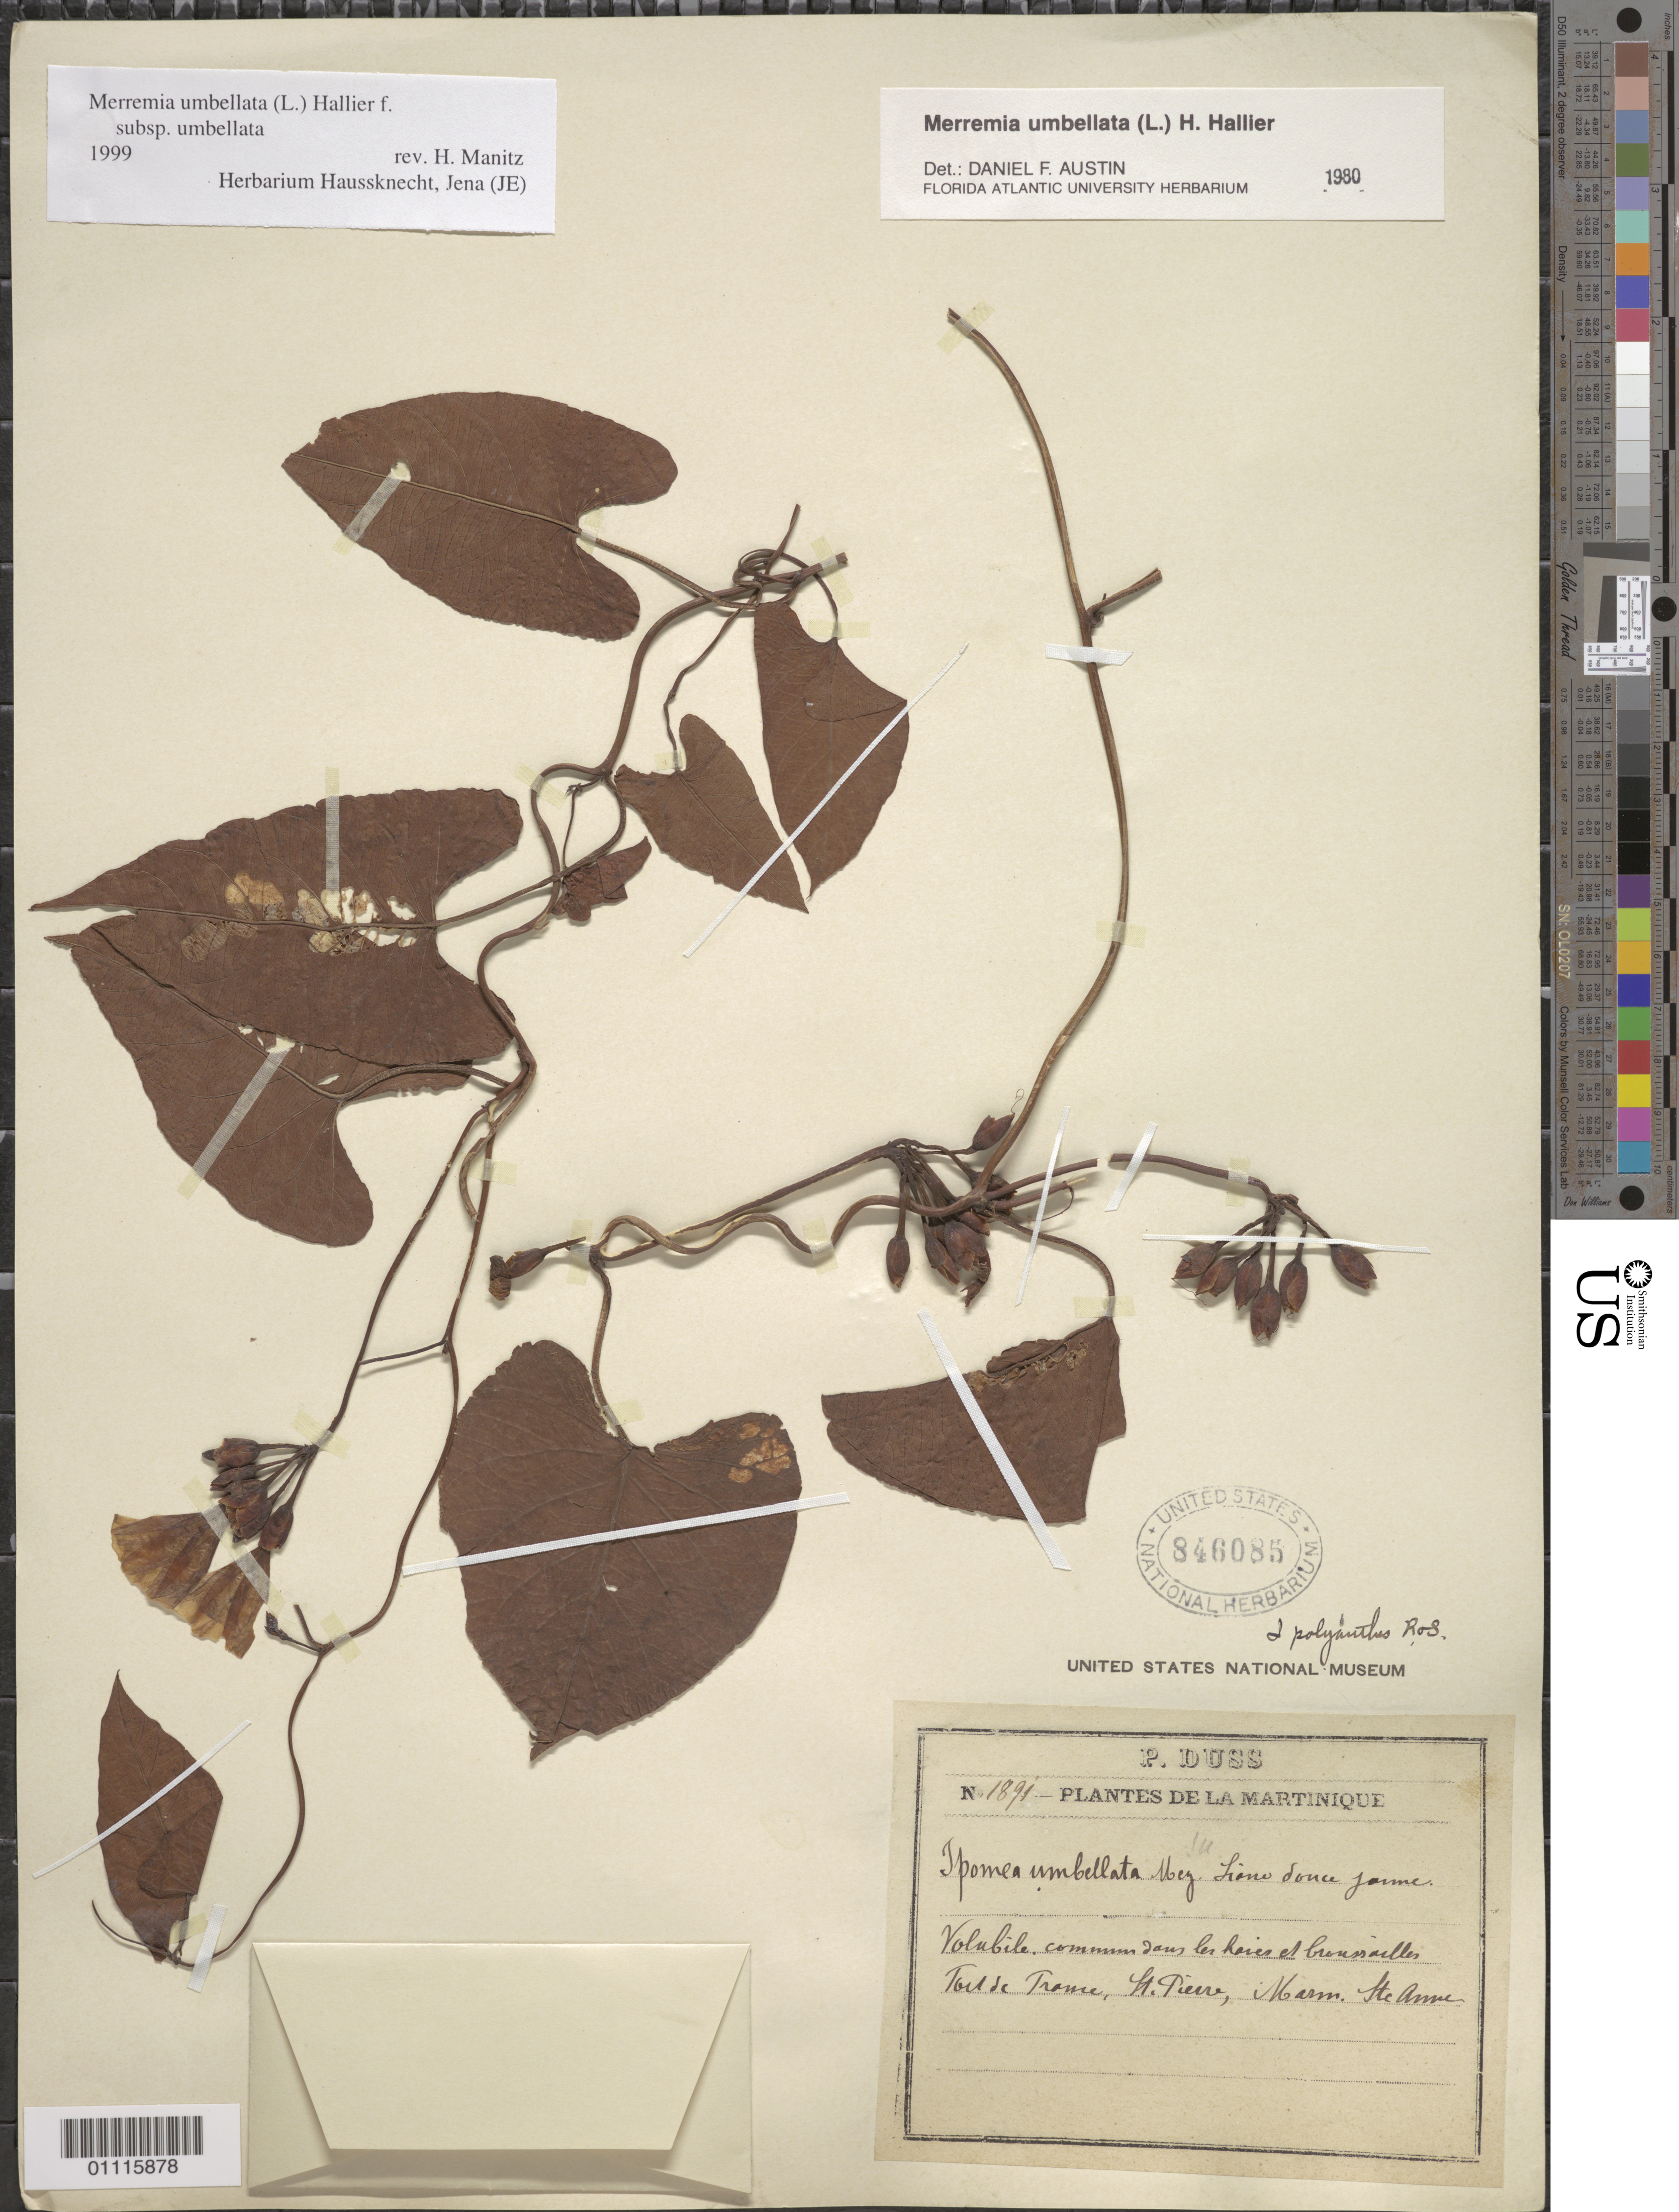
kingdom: Plantae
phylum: Tracheophyta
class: Magnoliopsida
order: Solanales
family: Convolvulaceae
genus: Camonea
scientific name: Camonea umbellata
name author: (L.) A. R. Simões & Staples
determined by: Strong, Mark T., (BOT), Smithsonian Institution - National Museum of Natural History (UNITED STATES)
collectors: Père Duss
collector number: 1891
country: Martinique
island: Martinique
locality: Fort de France, St. Pierre, Marin. St. Anne.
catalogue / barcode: US 846085